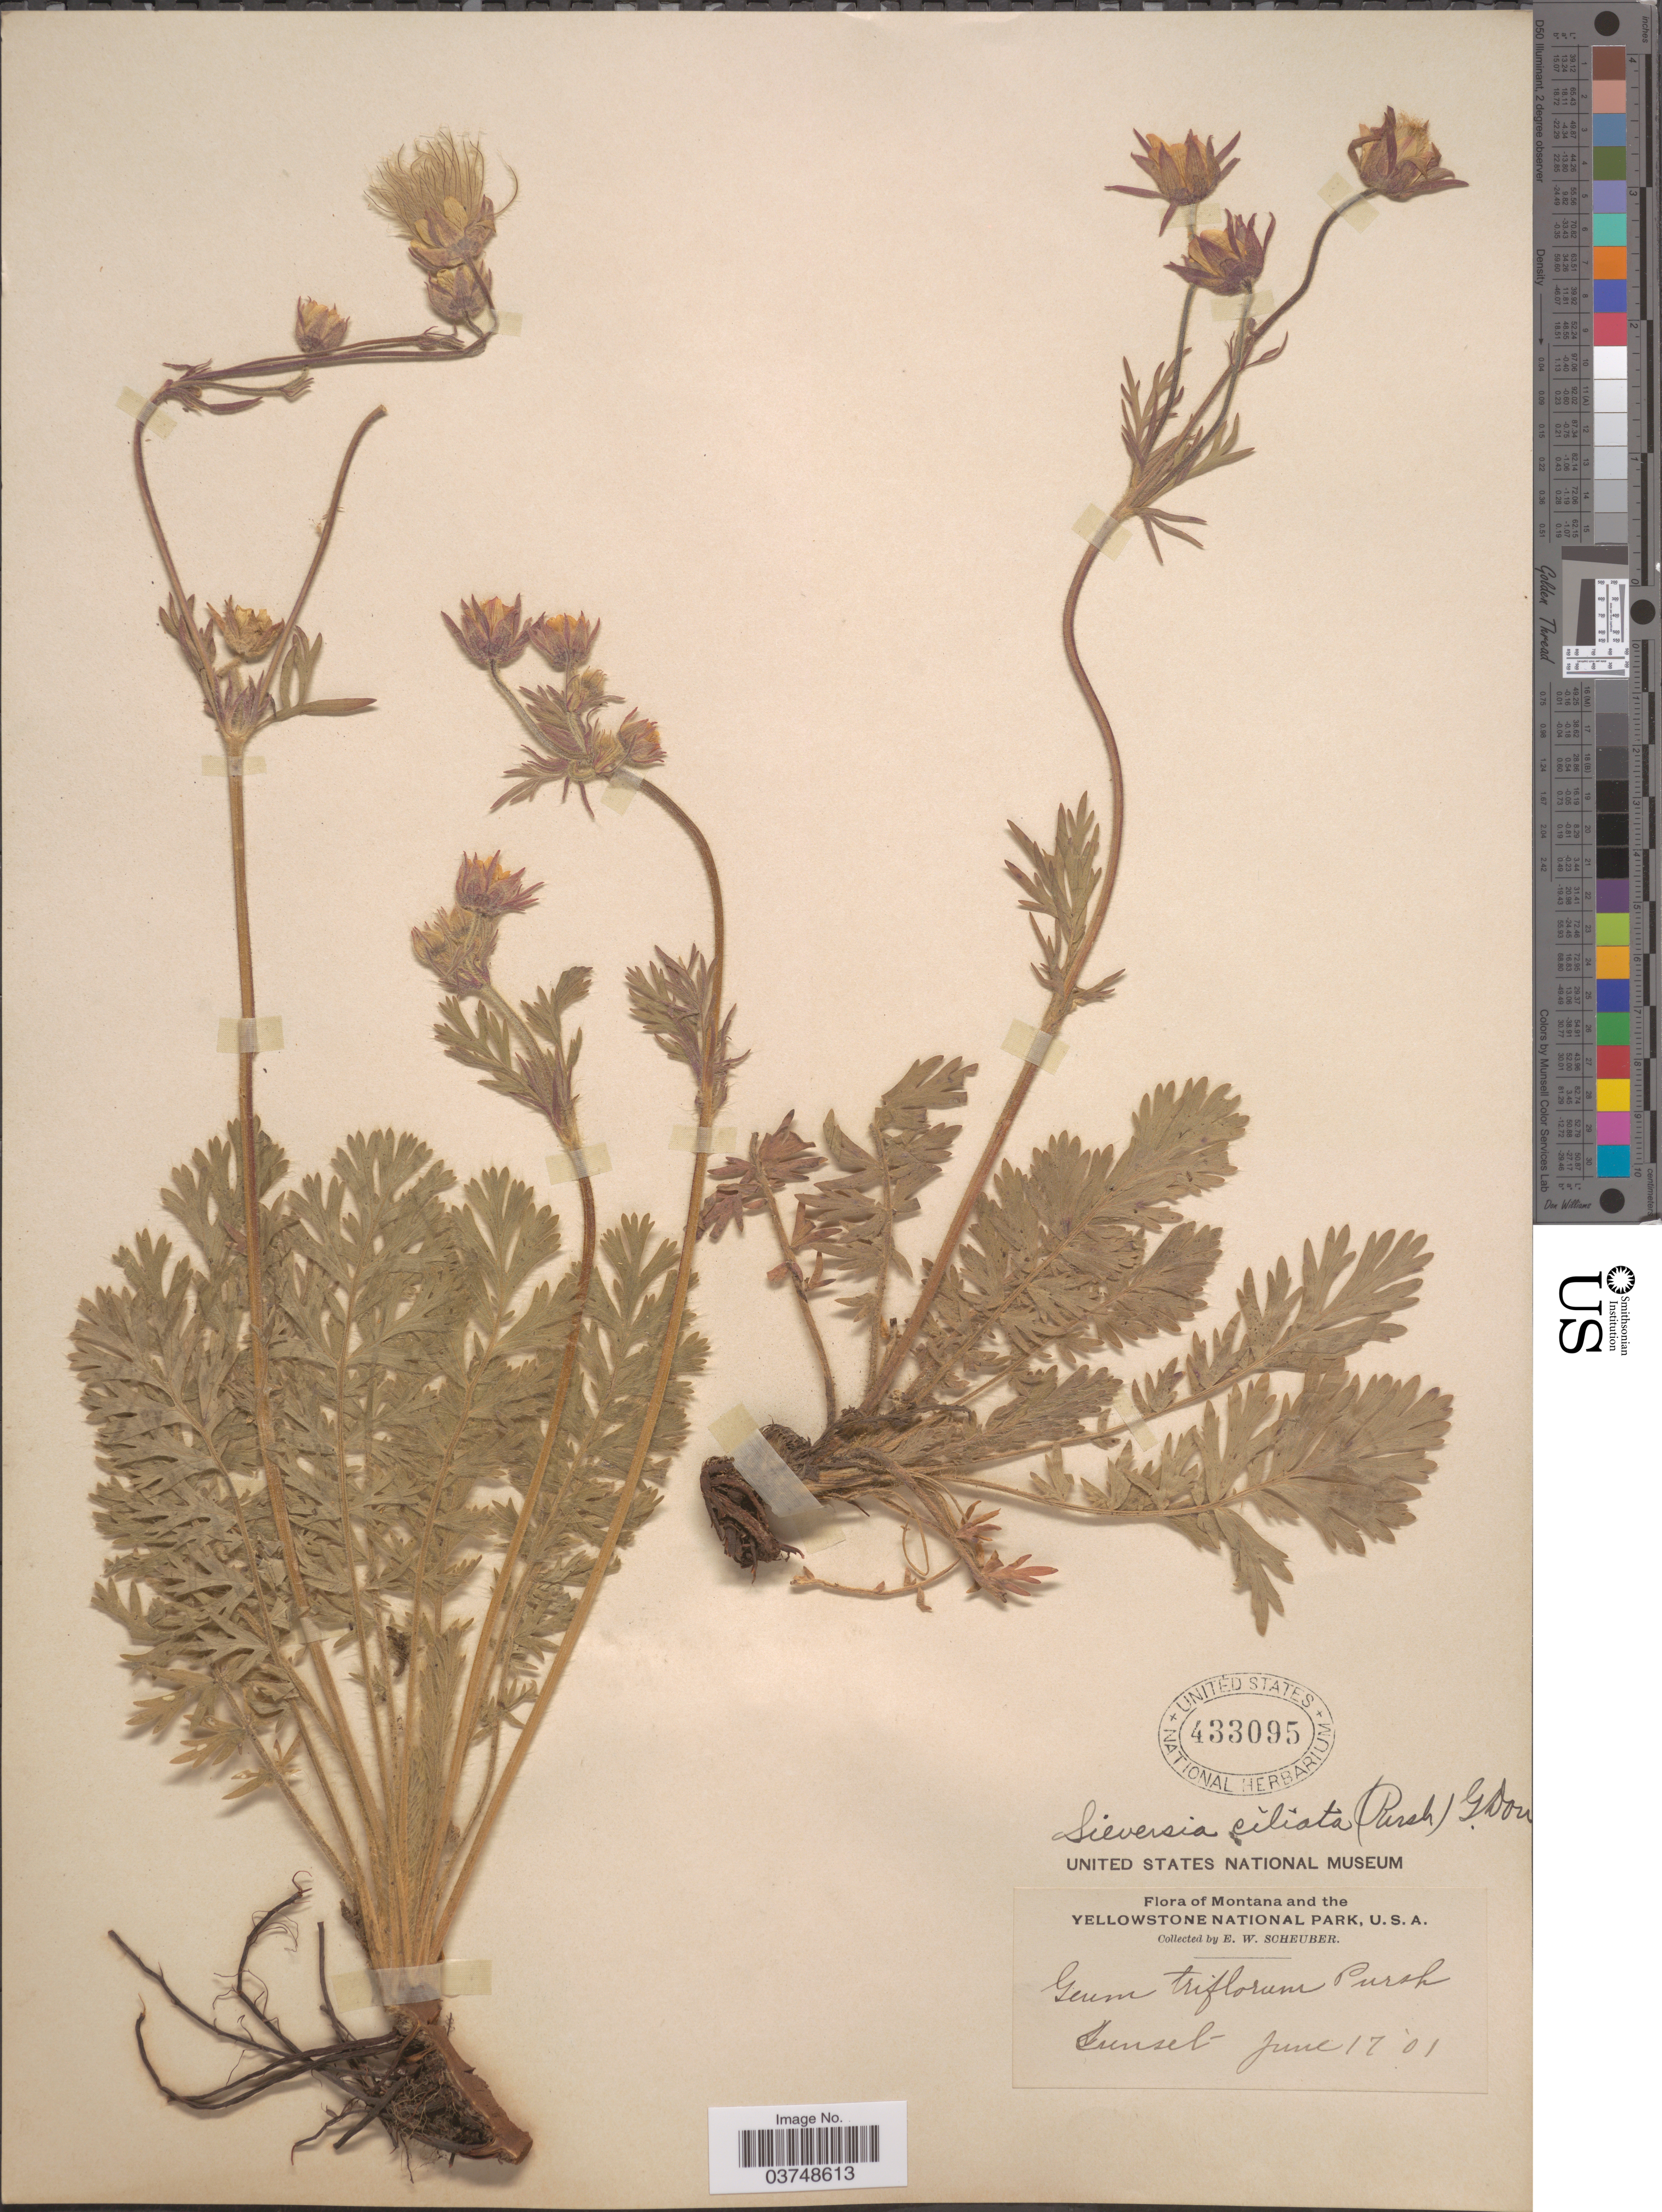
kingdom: Plantae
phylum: Tracheophyta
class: Magnoliopsida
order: Rosales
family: Rosaceae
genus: Geum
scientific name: Geum triflorum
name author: Pursh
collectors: E. Scheuber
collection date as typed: Transcribed d/m/y: 17/6/1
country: United States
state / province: Montana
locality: Yellowstone National Park. Sunset.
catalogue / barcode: US 433095